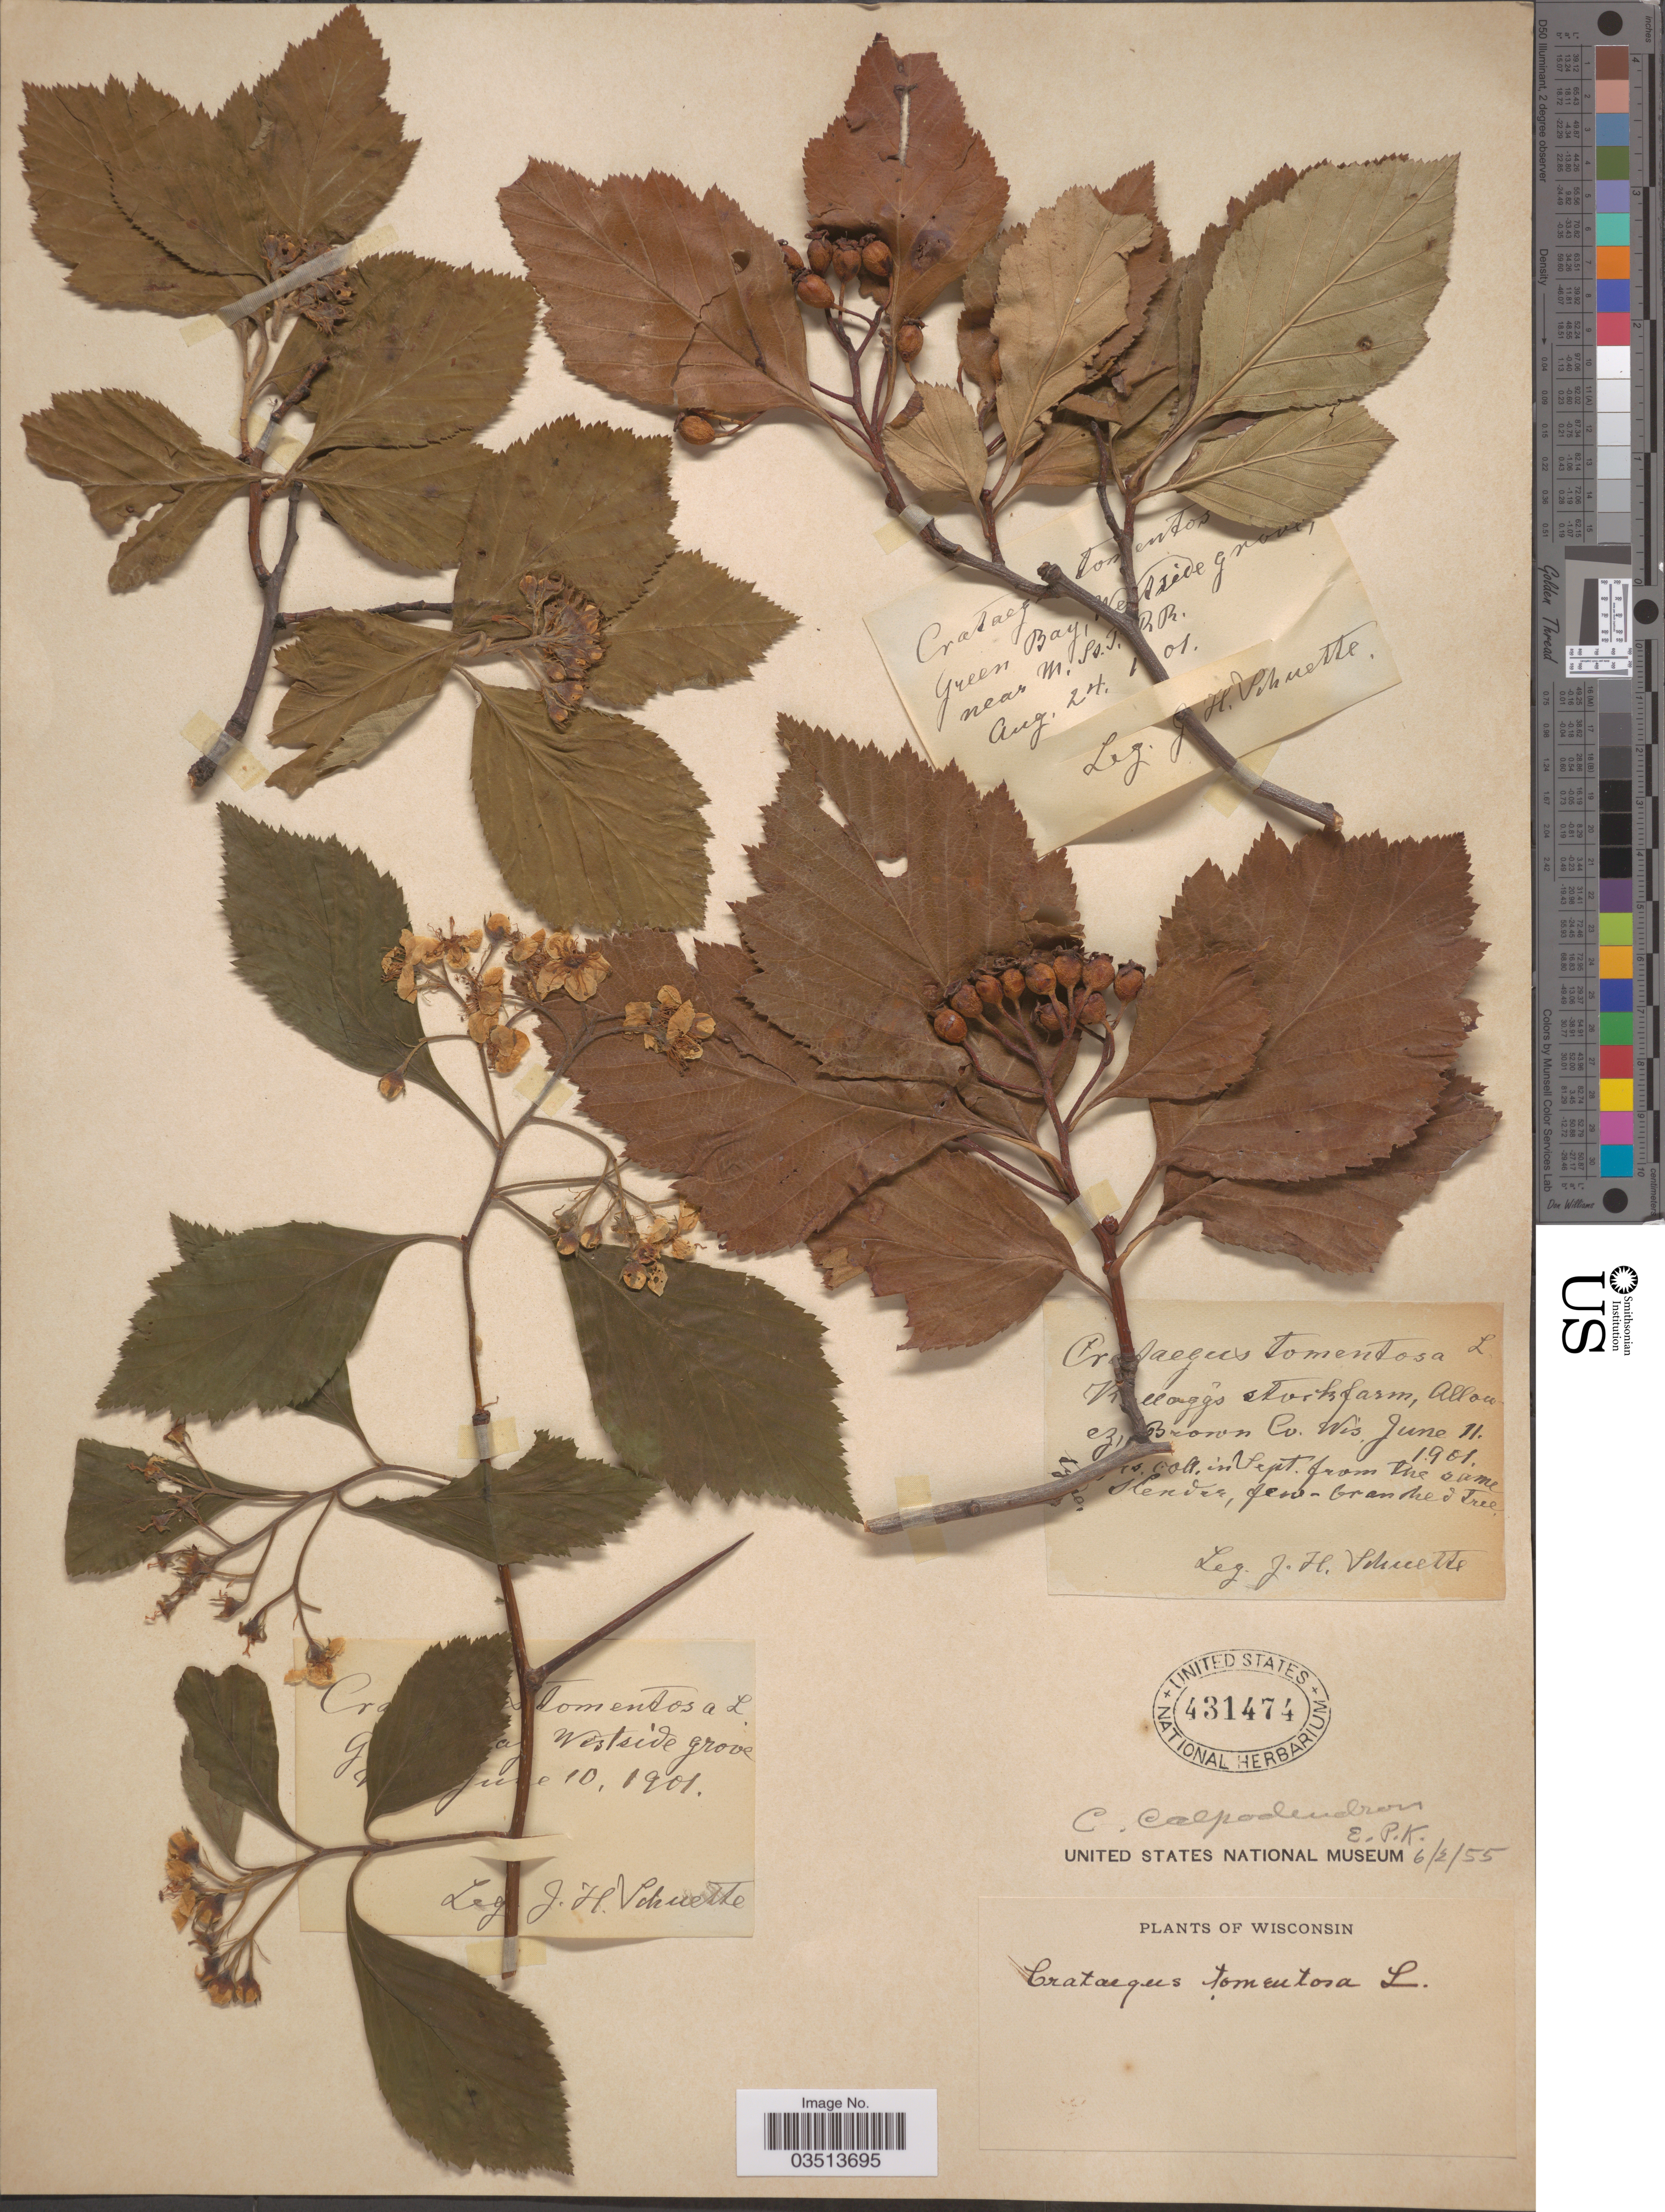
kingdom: Plantae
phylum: Tracheophyta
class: Magnoliopsida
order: Rosales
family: Rosaceae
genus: Crataegus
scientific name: Crataegus calpodendron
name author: (Ehrh.) Medik.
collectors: J. H. Schuette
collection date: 1901-06-11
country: United States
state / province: Wisconsin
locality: Kellogg's stockfarm, Allouez, Brown Co.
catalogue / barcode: US 431474